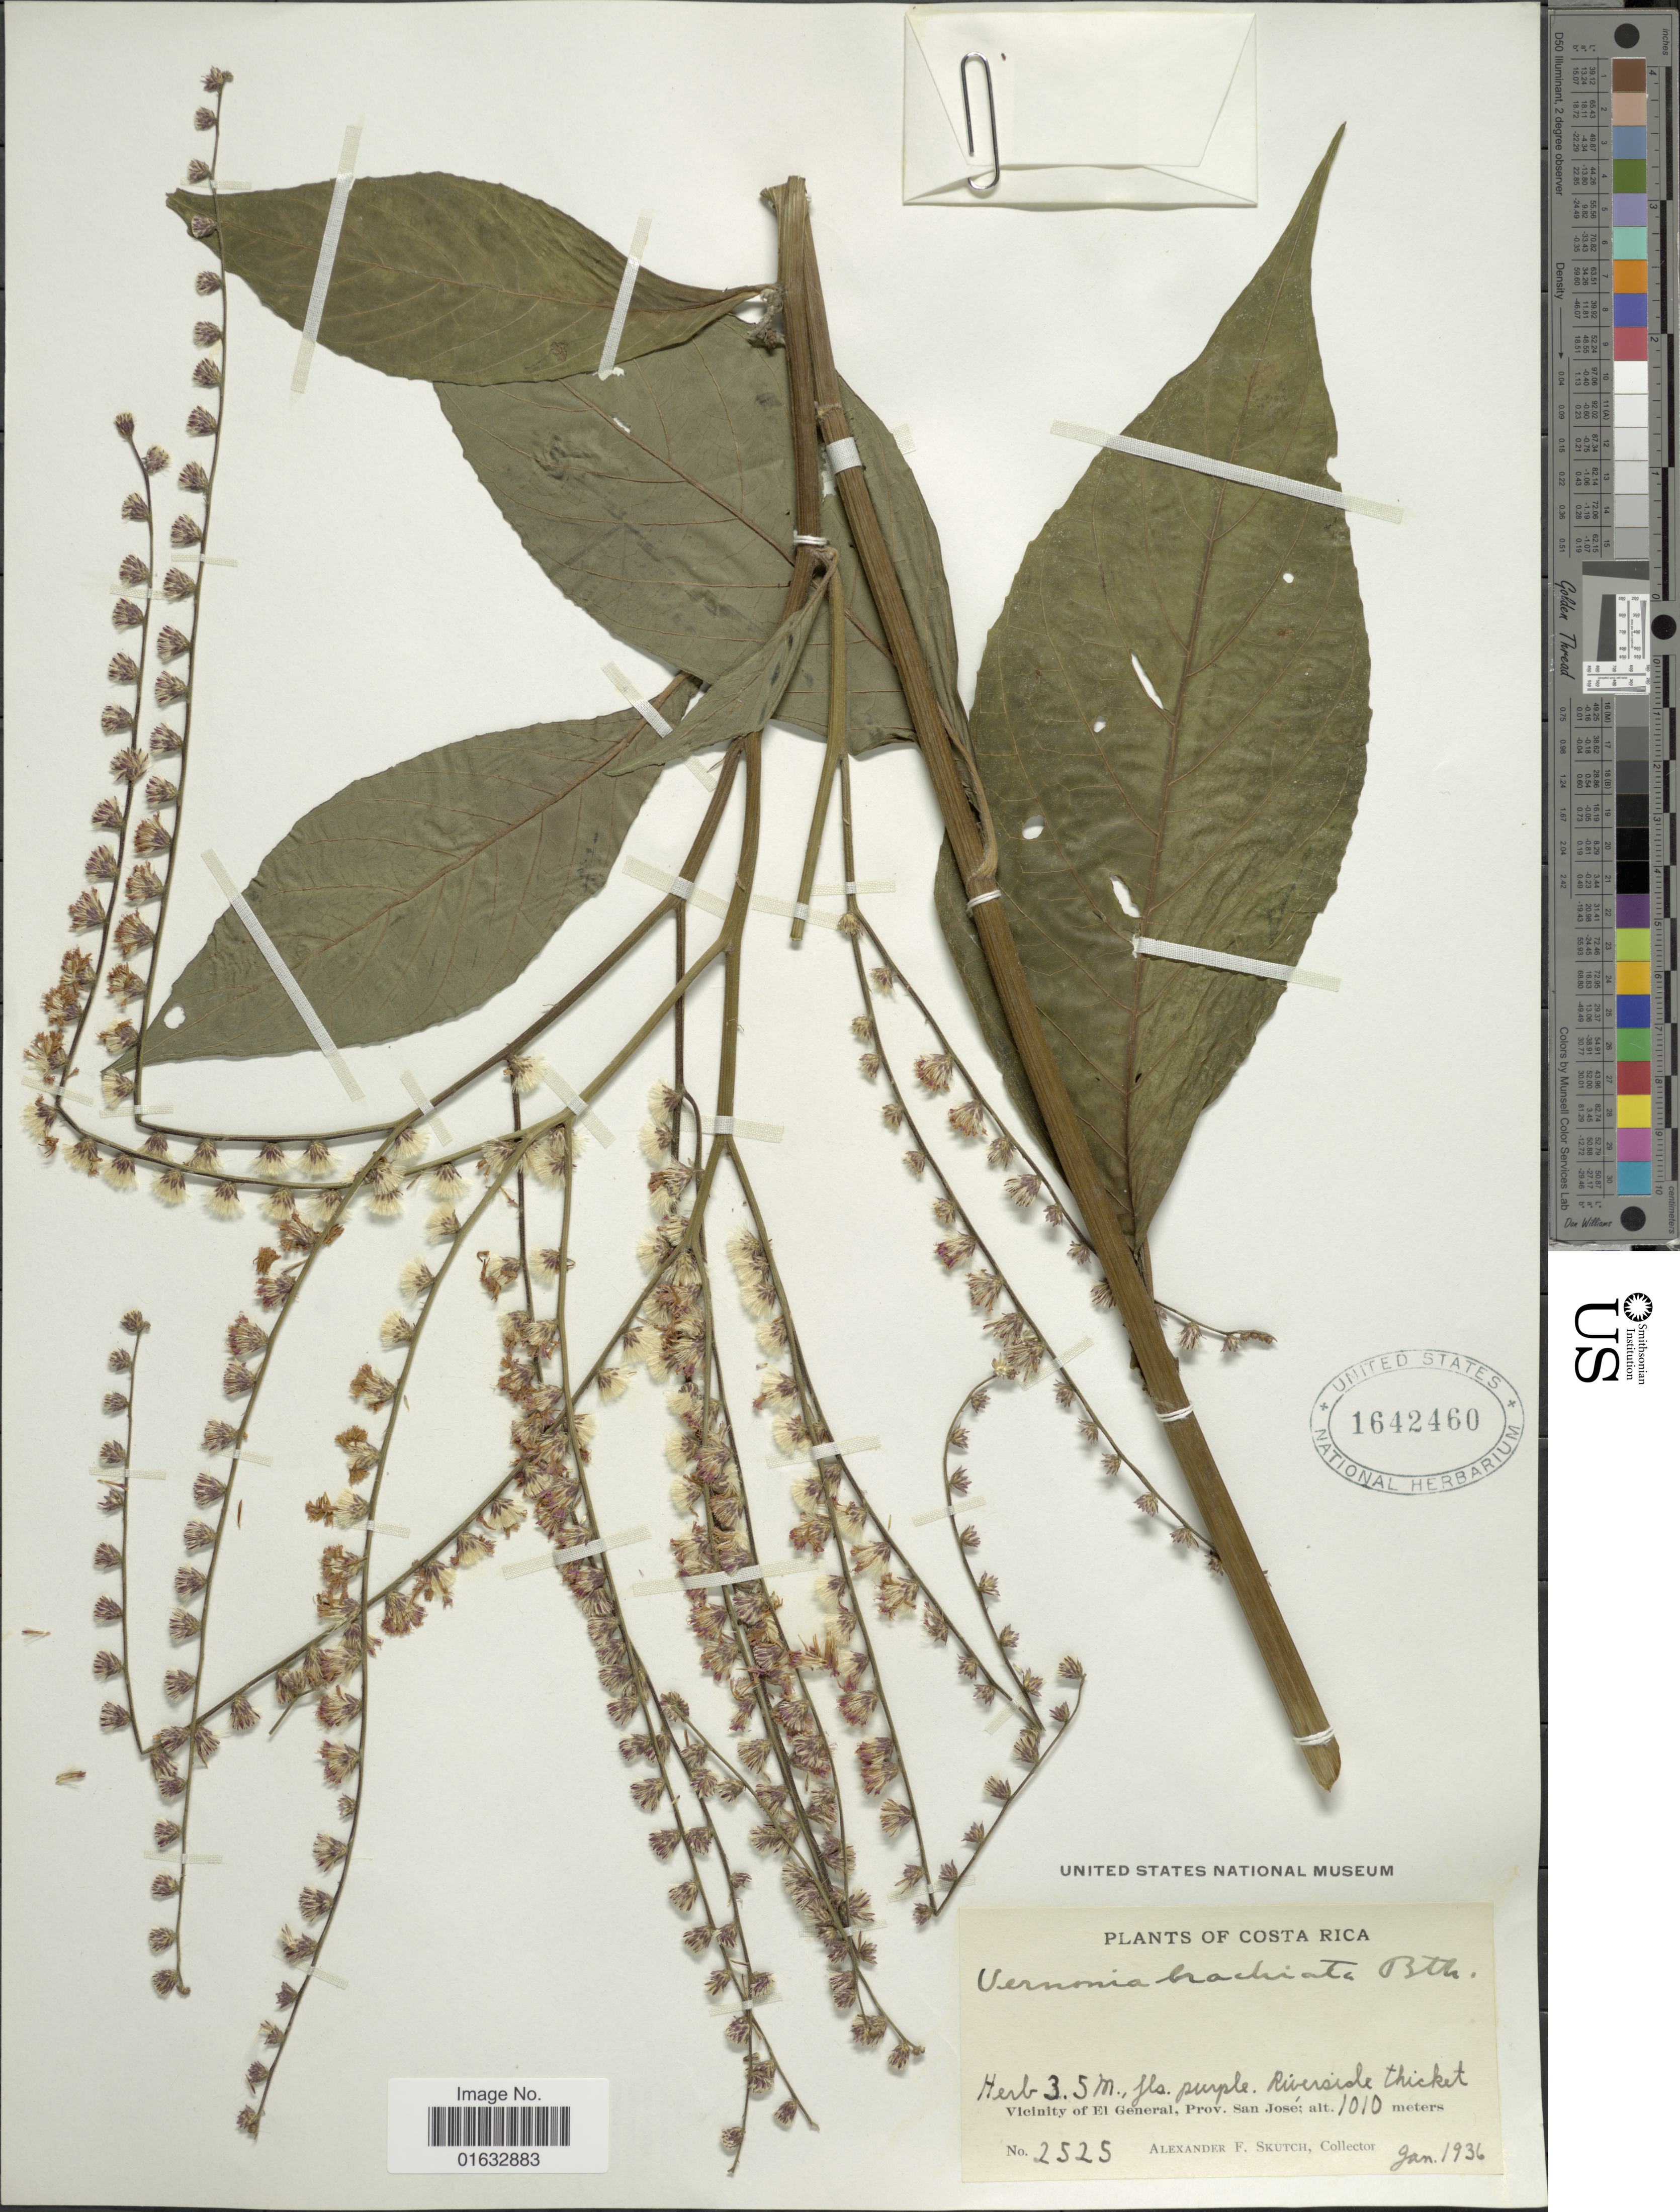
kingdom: Plantae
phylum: Tracheophyta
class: Magnoliopsida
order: Asterales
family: Asteraceae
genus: Eirmocephala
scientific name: Eirmocephala brachiata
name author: (Benth.) H. Rob.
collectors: A. F. Skutch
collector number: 2525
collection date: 1936-01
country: Costa Rica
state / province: San José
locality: Vicinity of El General, Prov. San Jose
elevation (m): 1010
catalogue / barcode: US 1642460